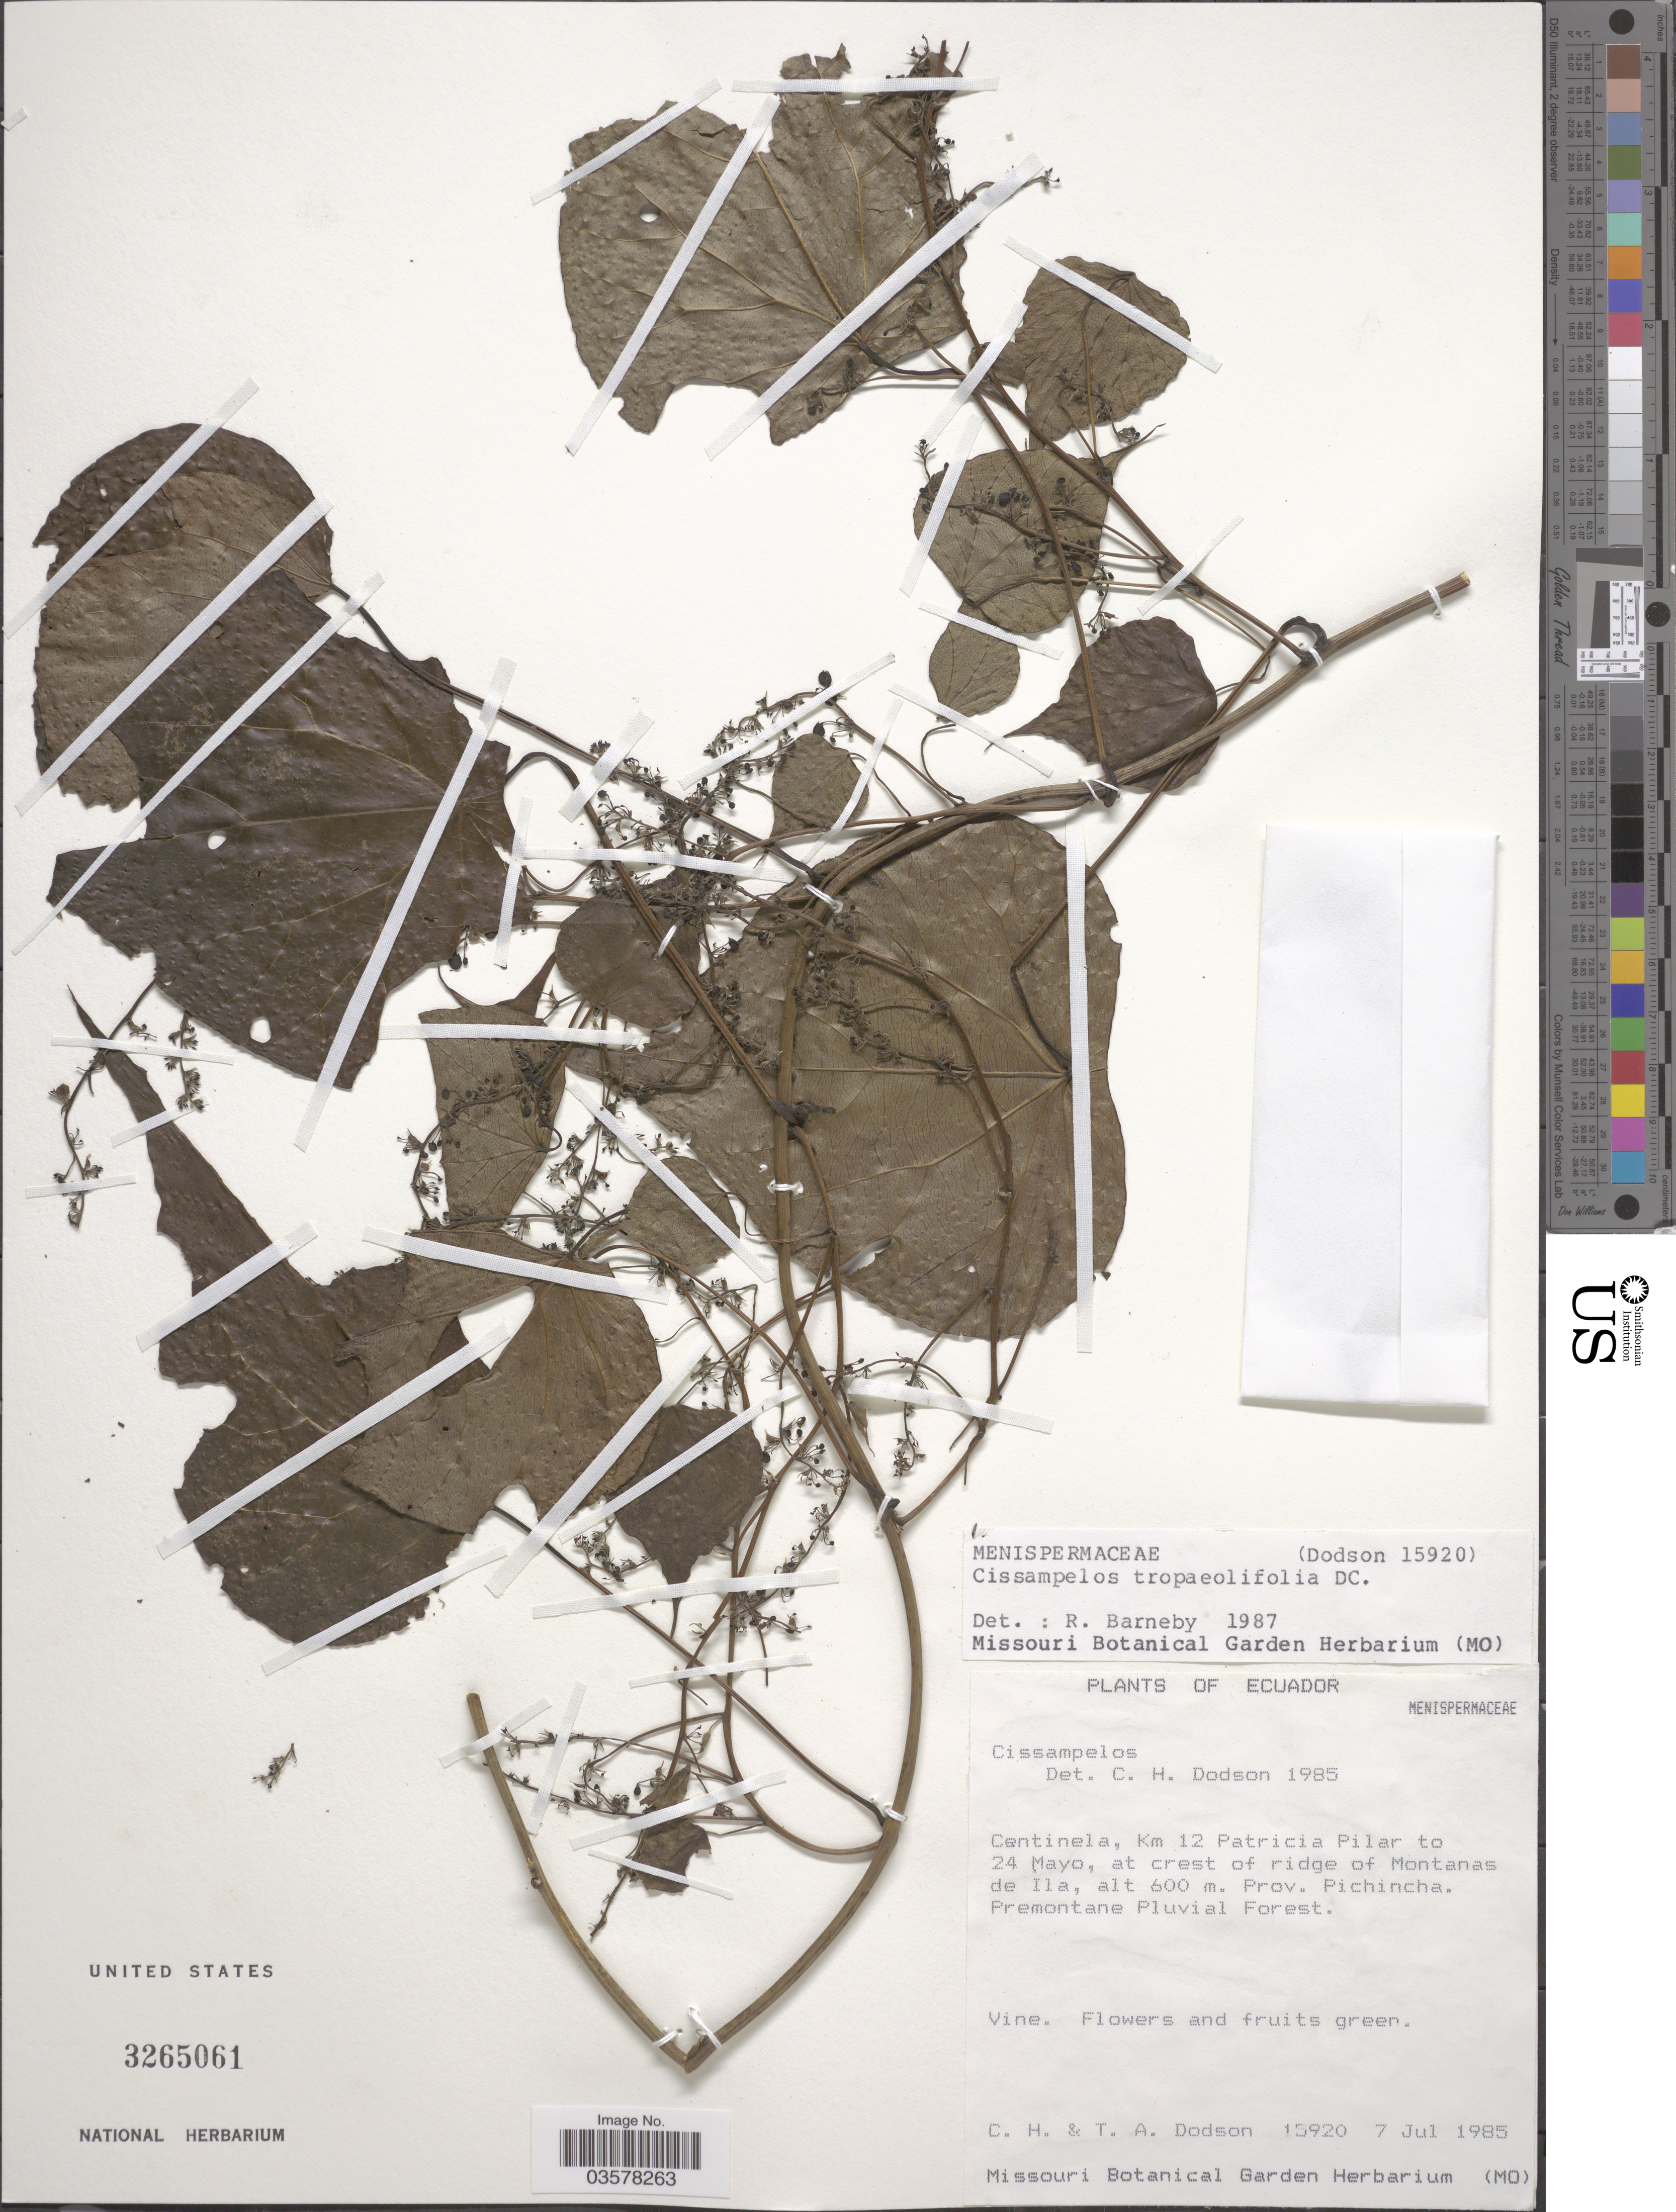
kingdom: Plantae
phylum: Tracheophyta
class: Magnoliopsida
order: Ranunculales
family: Menispermaceae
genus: Cissampelos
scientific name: Cissampelos pareira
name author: L.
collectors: C. H. Dodson & T. A. Dodson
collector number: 15920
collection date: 1985-07-07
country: Ecuador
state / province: Pichincha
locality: Centinela, Km 12 Patricia Pilar to 24 Mayo, at crest of ridge of Montanas de Ila.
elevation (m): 600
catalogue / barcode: US 3265061